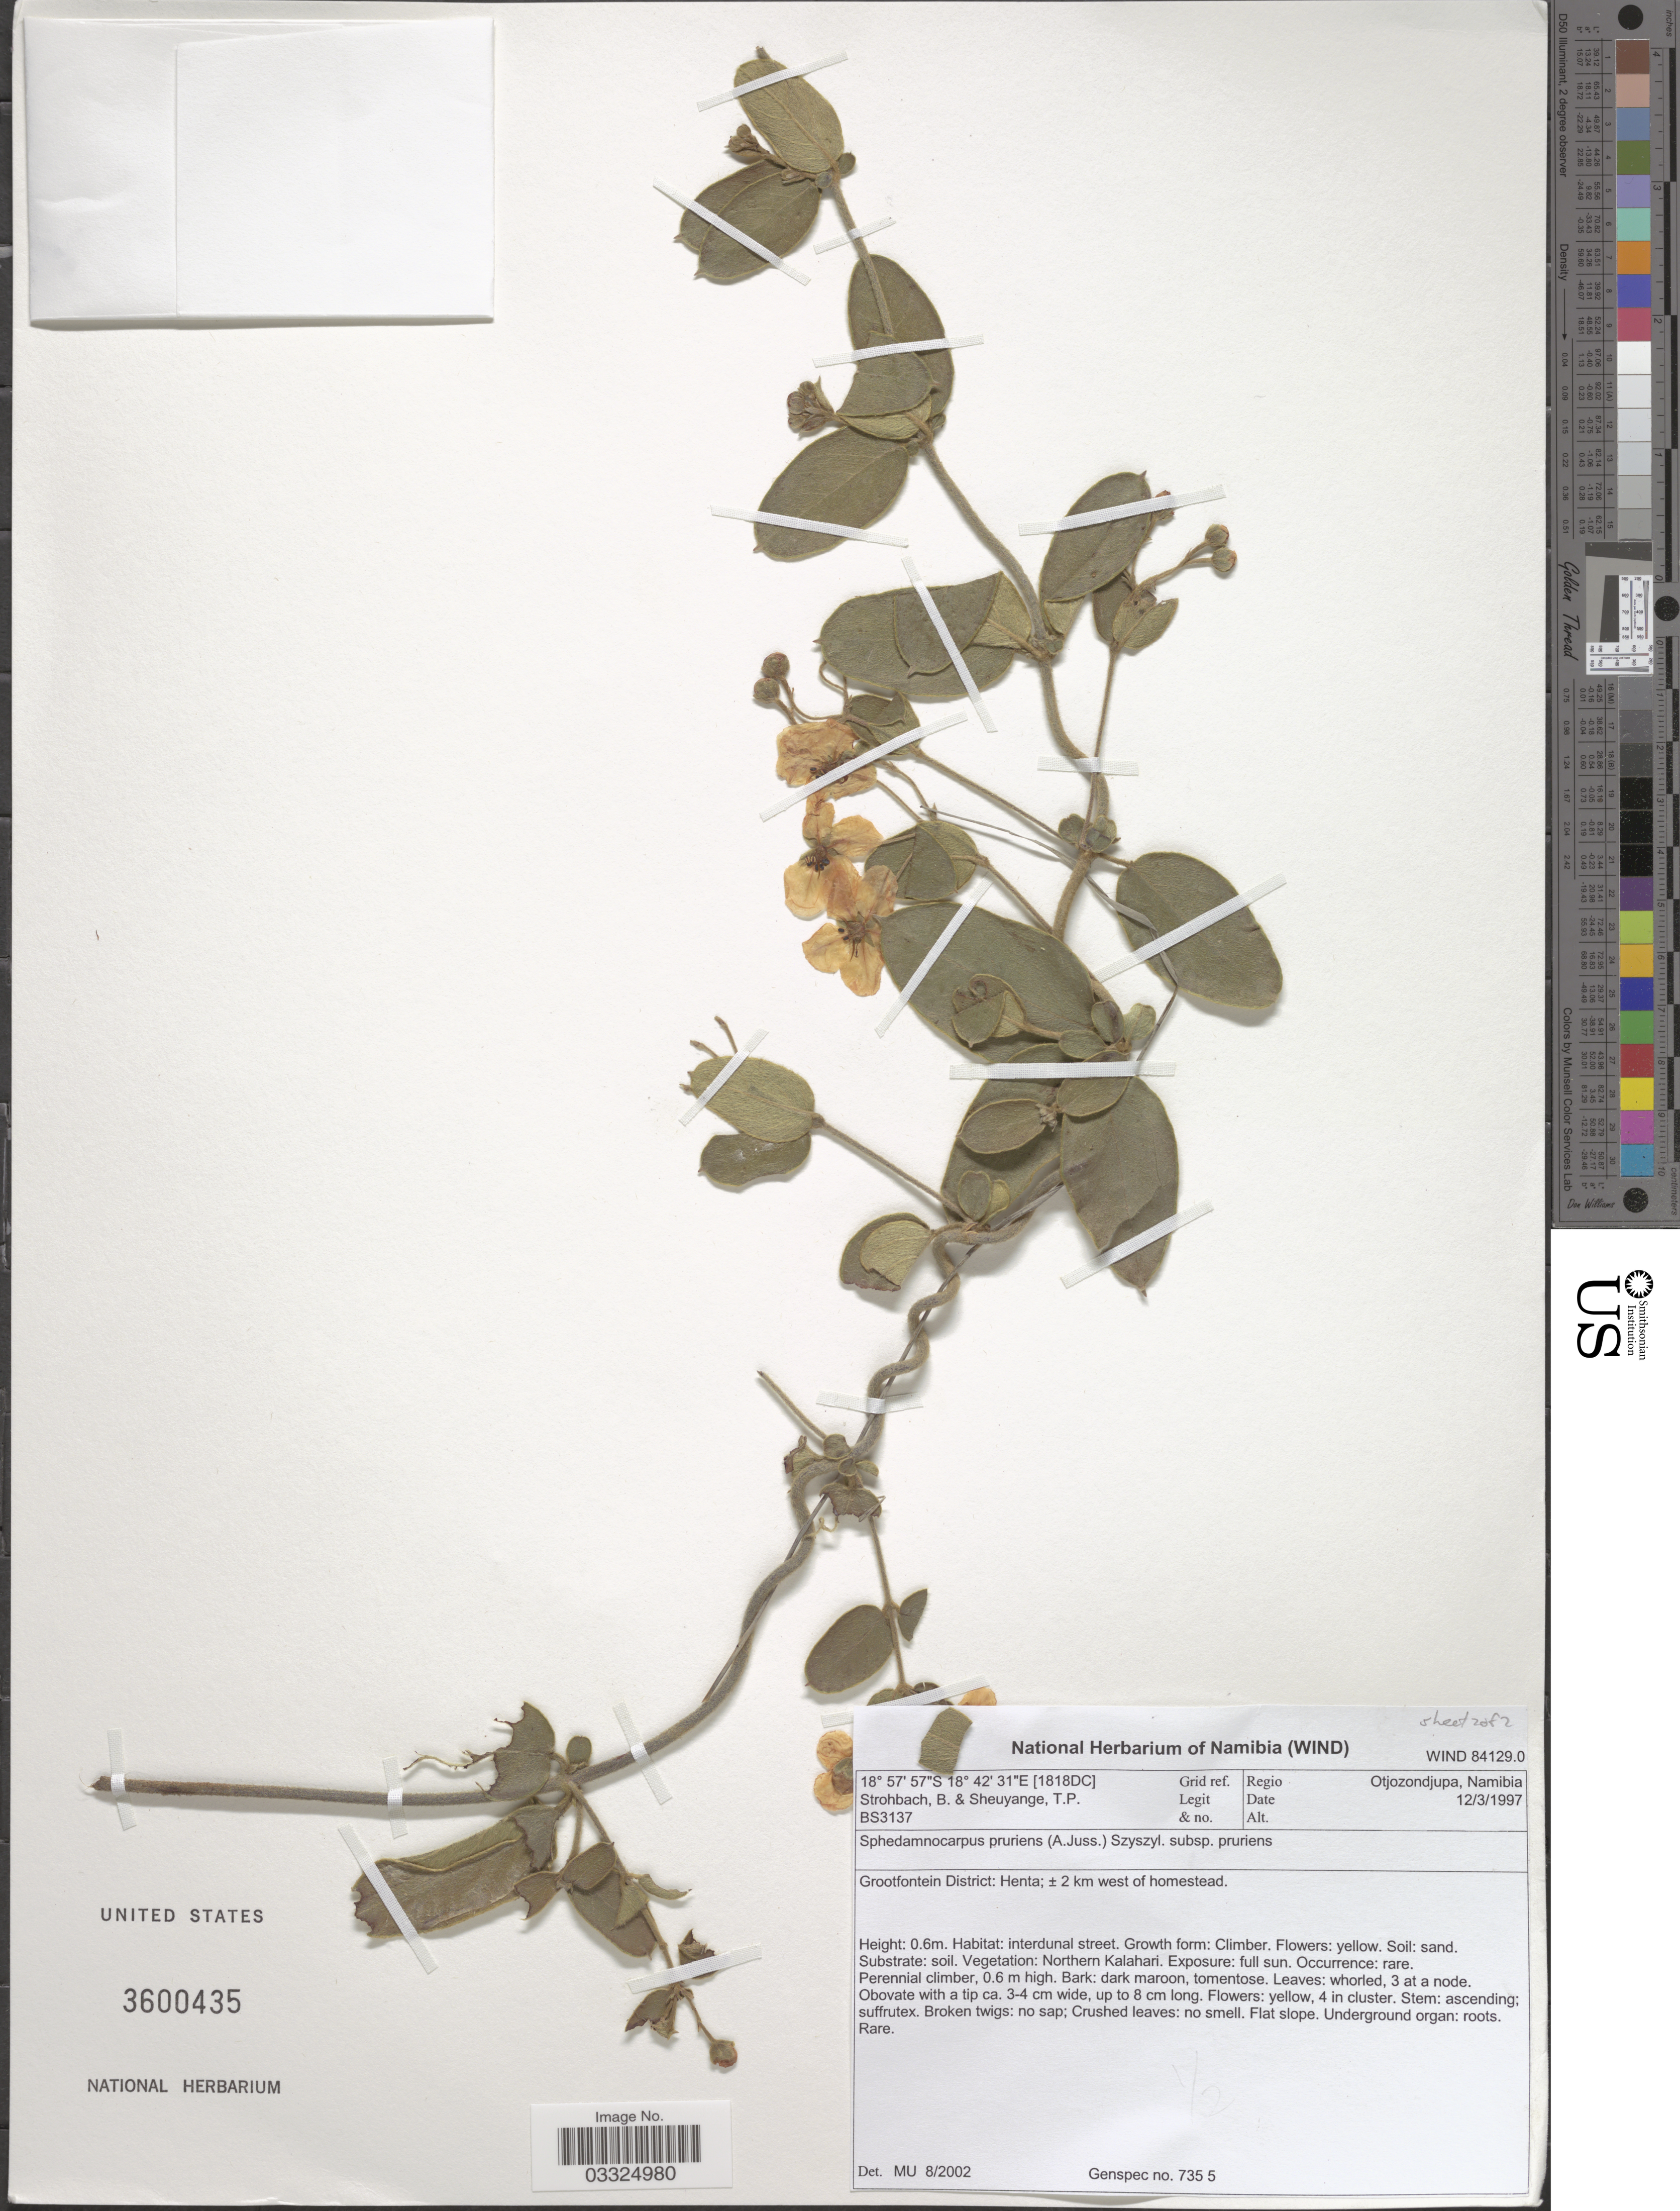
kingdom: Plantae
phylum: Tracheophyta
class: Magnoliopsida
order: Malpighiales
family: Malpighiaceae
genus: Sphedamnocarpus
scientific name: Sphedamnocarpus pruriens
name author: (A. Juss.) Szyszyl.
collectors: B. Strohbach & T. Sheuyange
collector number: BS3137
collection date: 1997-03-12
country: Namibia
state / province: Otjozondjupa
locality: Regio Otjozondjupa. Grid ref. (1818DC). Grootfontein District: Henta ; ± 2 km west of homestead.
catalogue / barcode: US 3600435